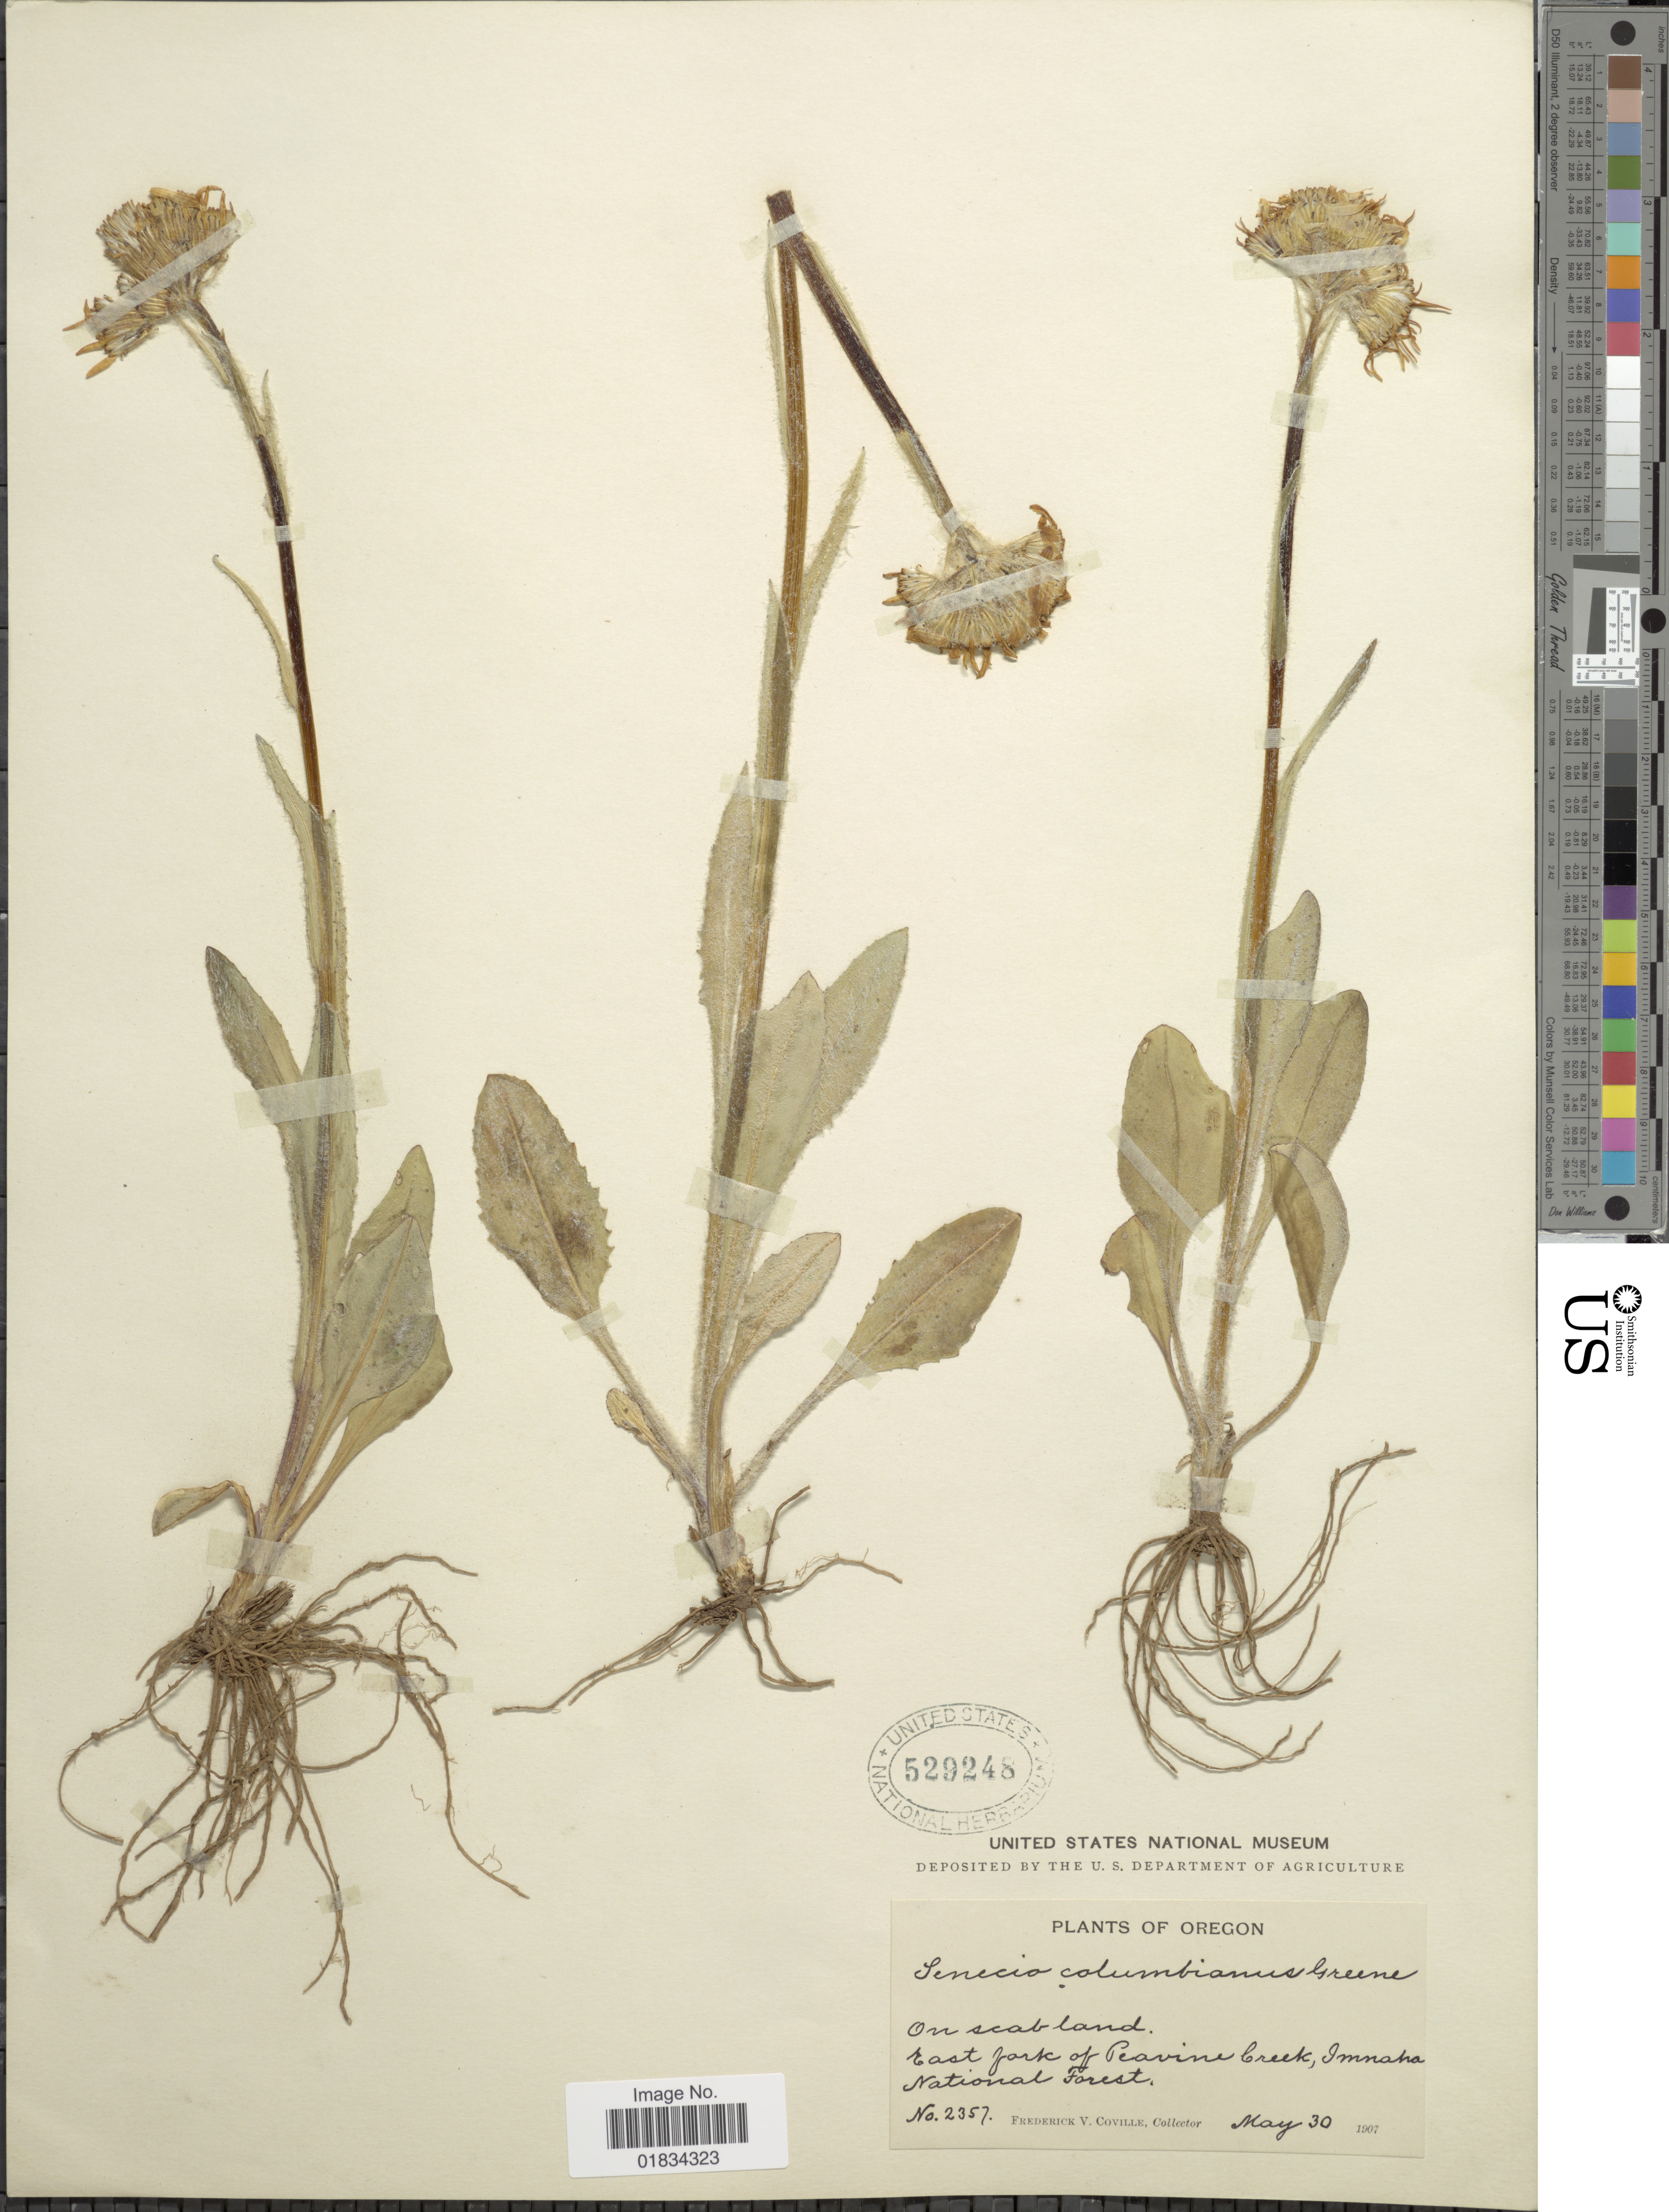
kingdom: Plantae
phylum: Tracheophyta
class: Magnoliopsida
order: Asterales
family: Asteraceae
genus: Senecio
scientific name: Senecio integerrimus var. ochroleucus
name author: (A. Gray) Cronq.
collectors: F. V. Coville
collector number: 2357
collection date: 1907-05-30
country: United States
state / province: Oregon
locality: East fork of Peavine Creek, Imnaha National Forest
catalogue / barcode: US 529248